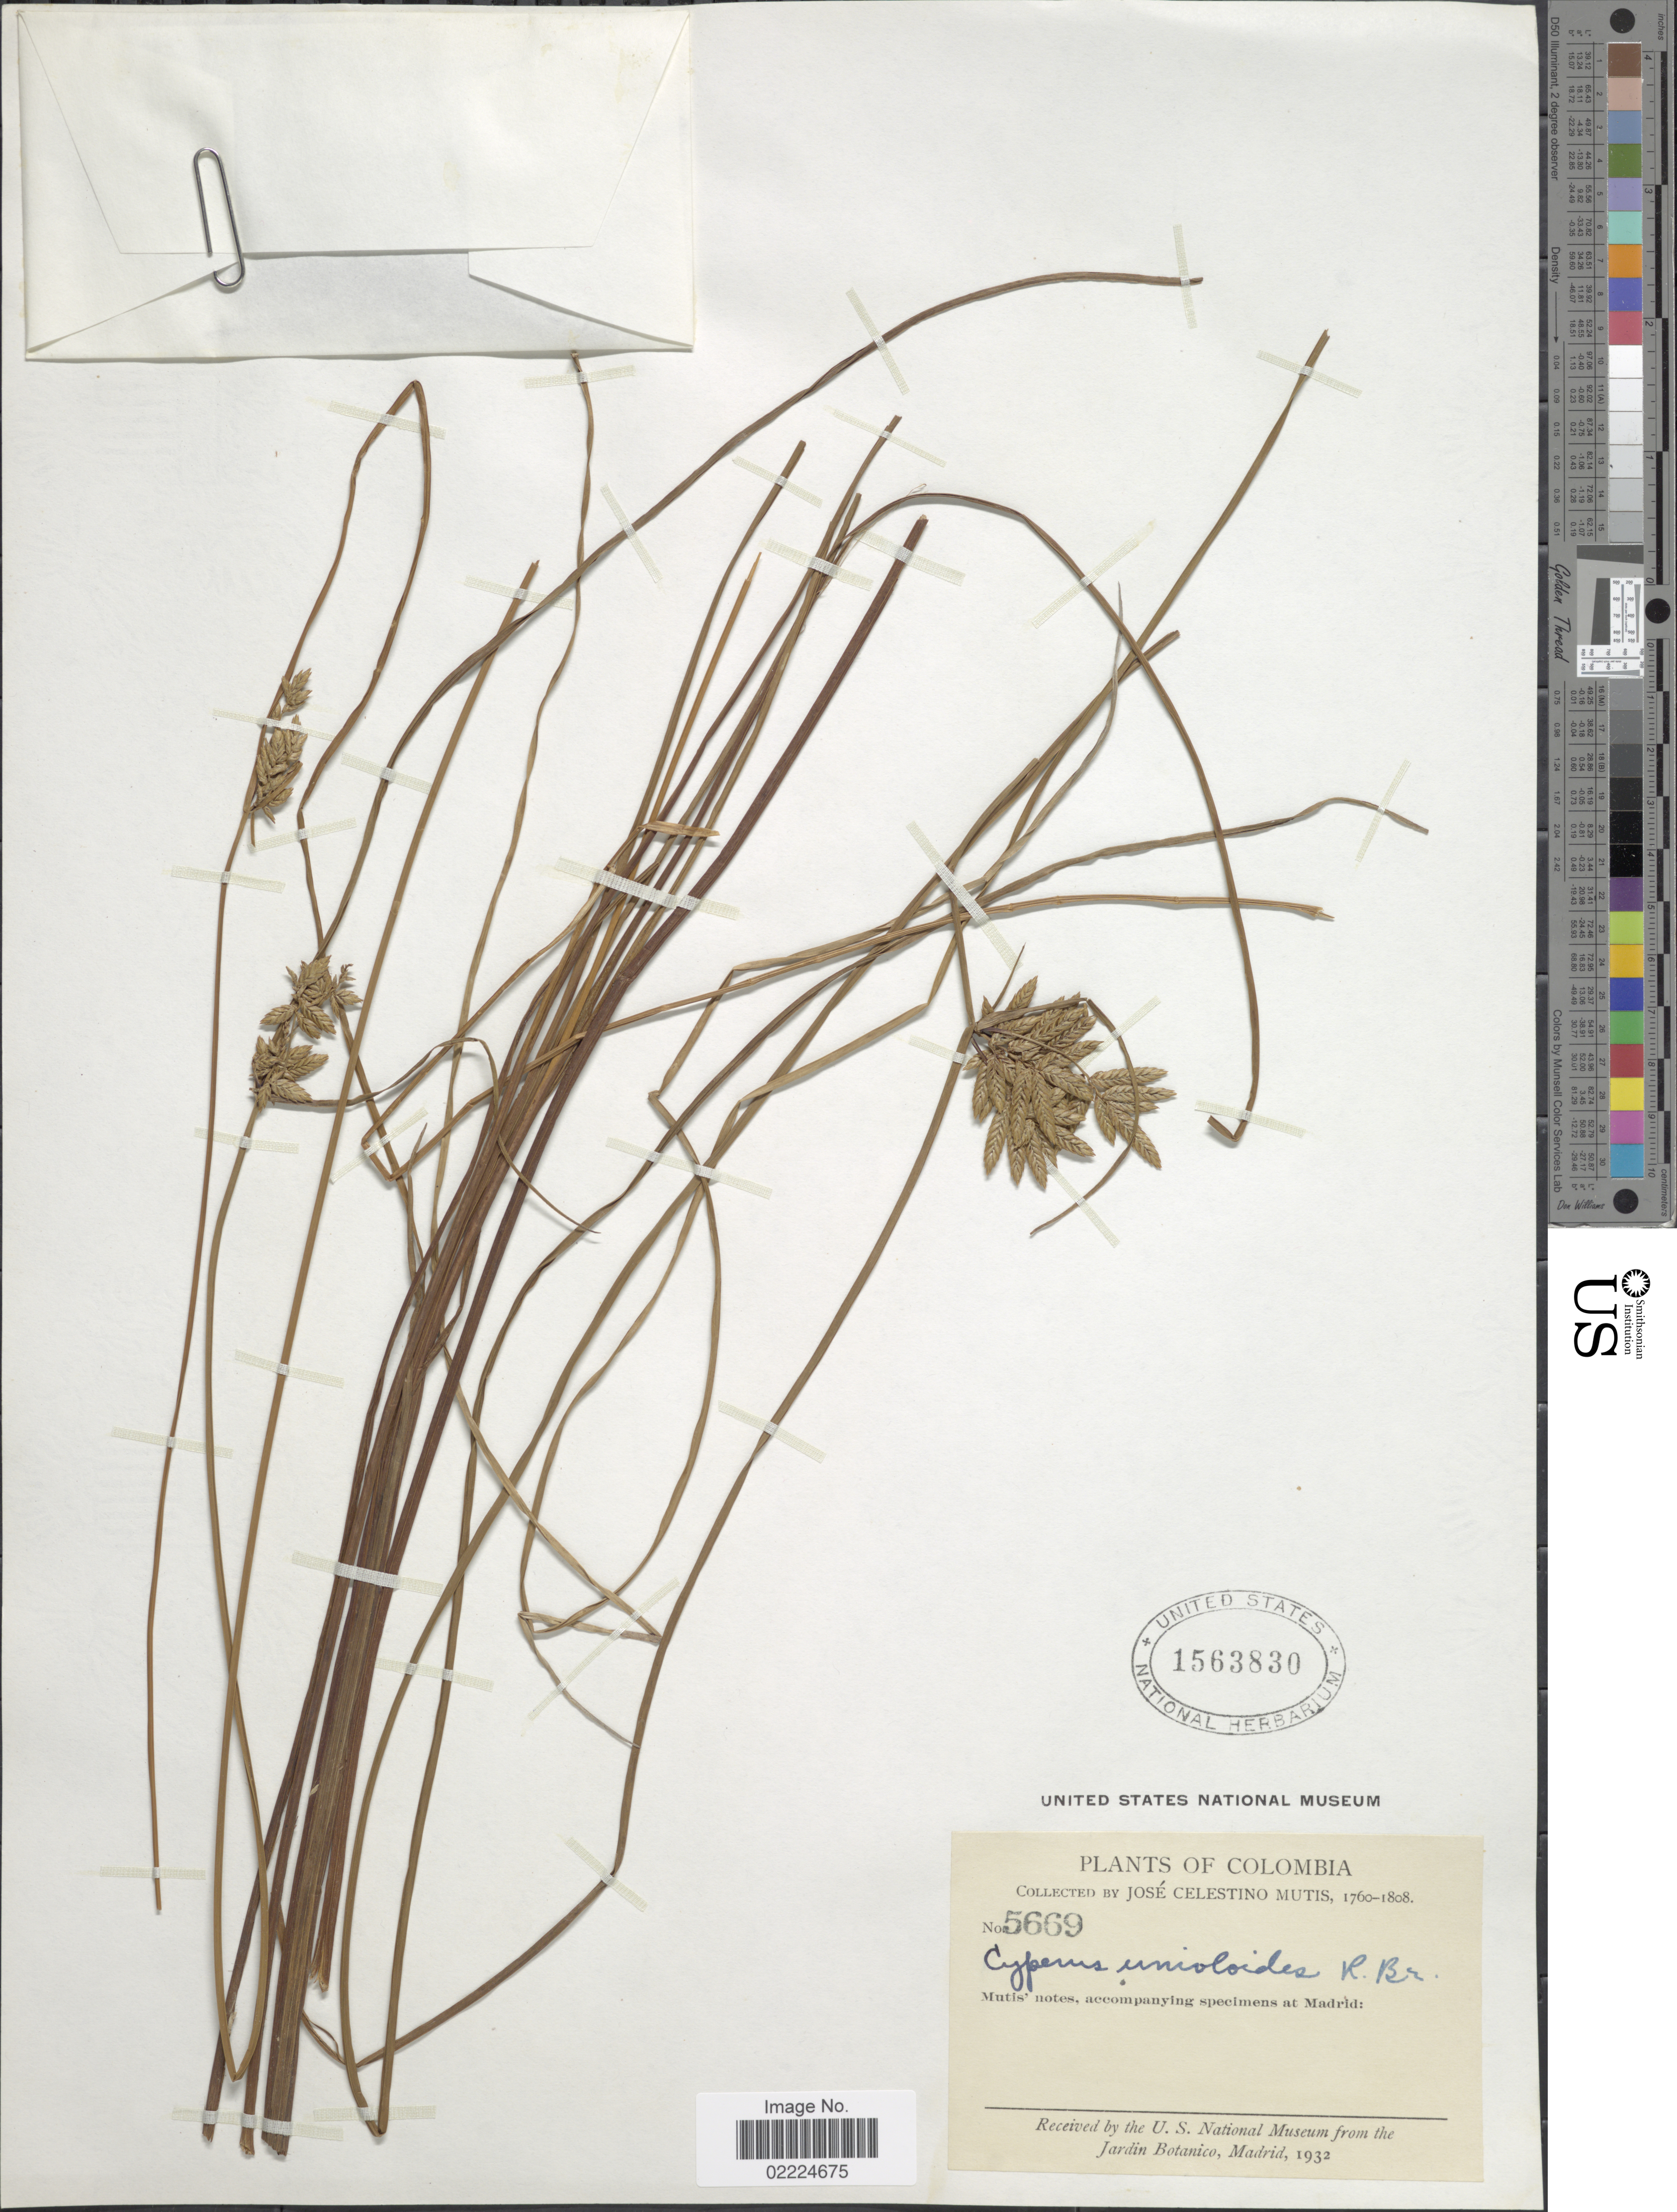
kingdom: Plantae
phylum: Tracheophyta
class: Liliopsida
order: Poales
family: Cyperaceae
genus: Cyperus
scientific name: Cyperus unioloides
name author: R. Br.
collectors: J. C. B. Mutis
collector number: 5669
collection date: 1760/1808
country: Colombia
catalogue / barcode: US 1563830